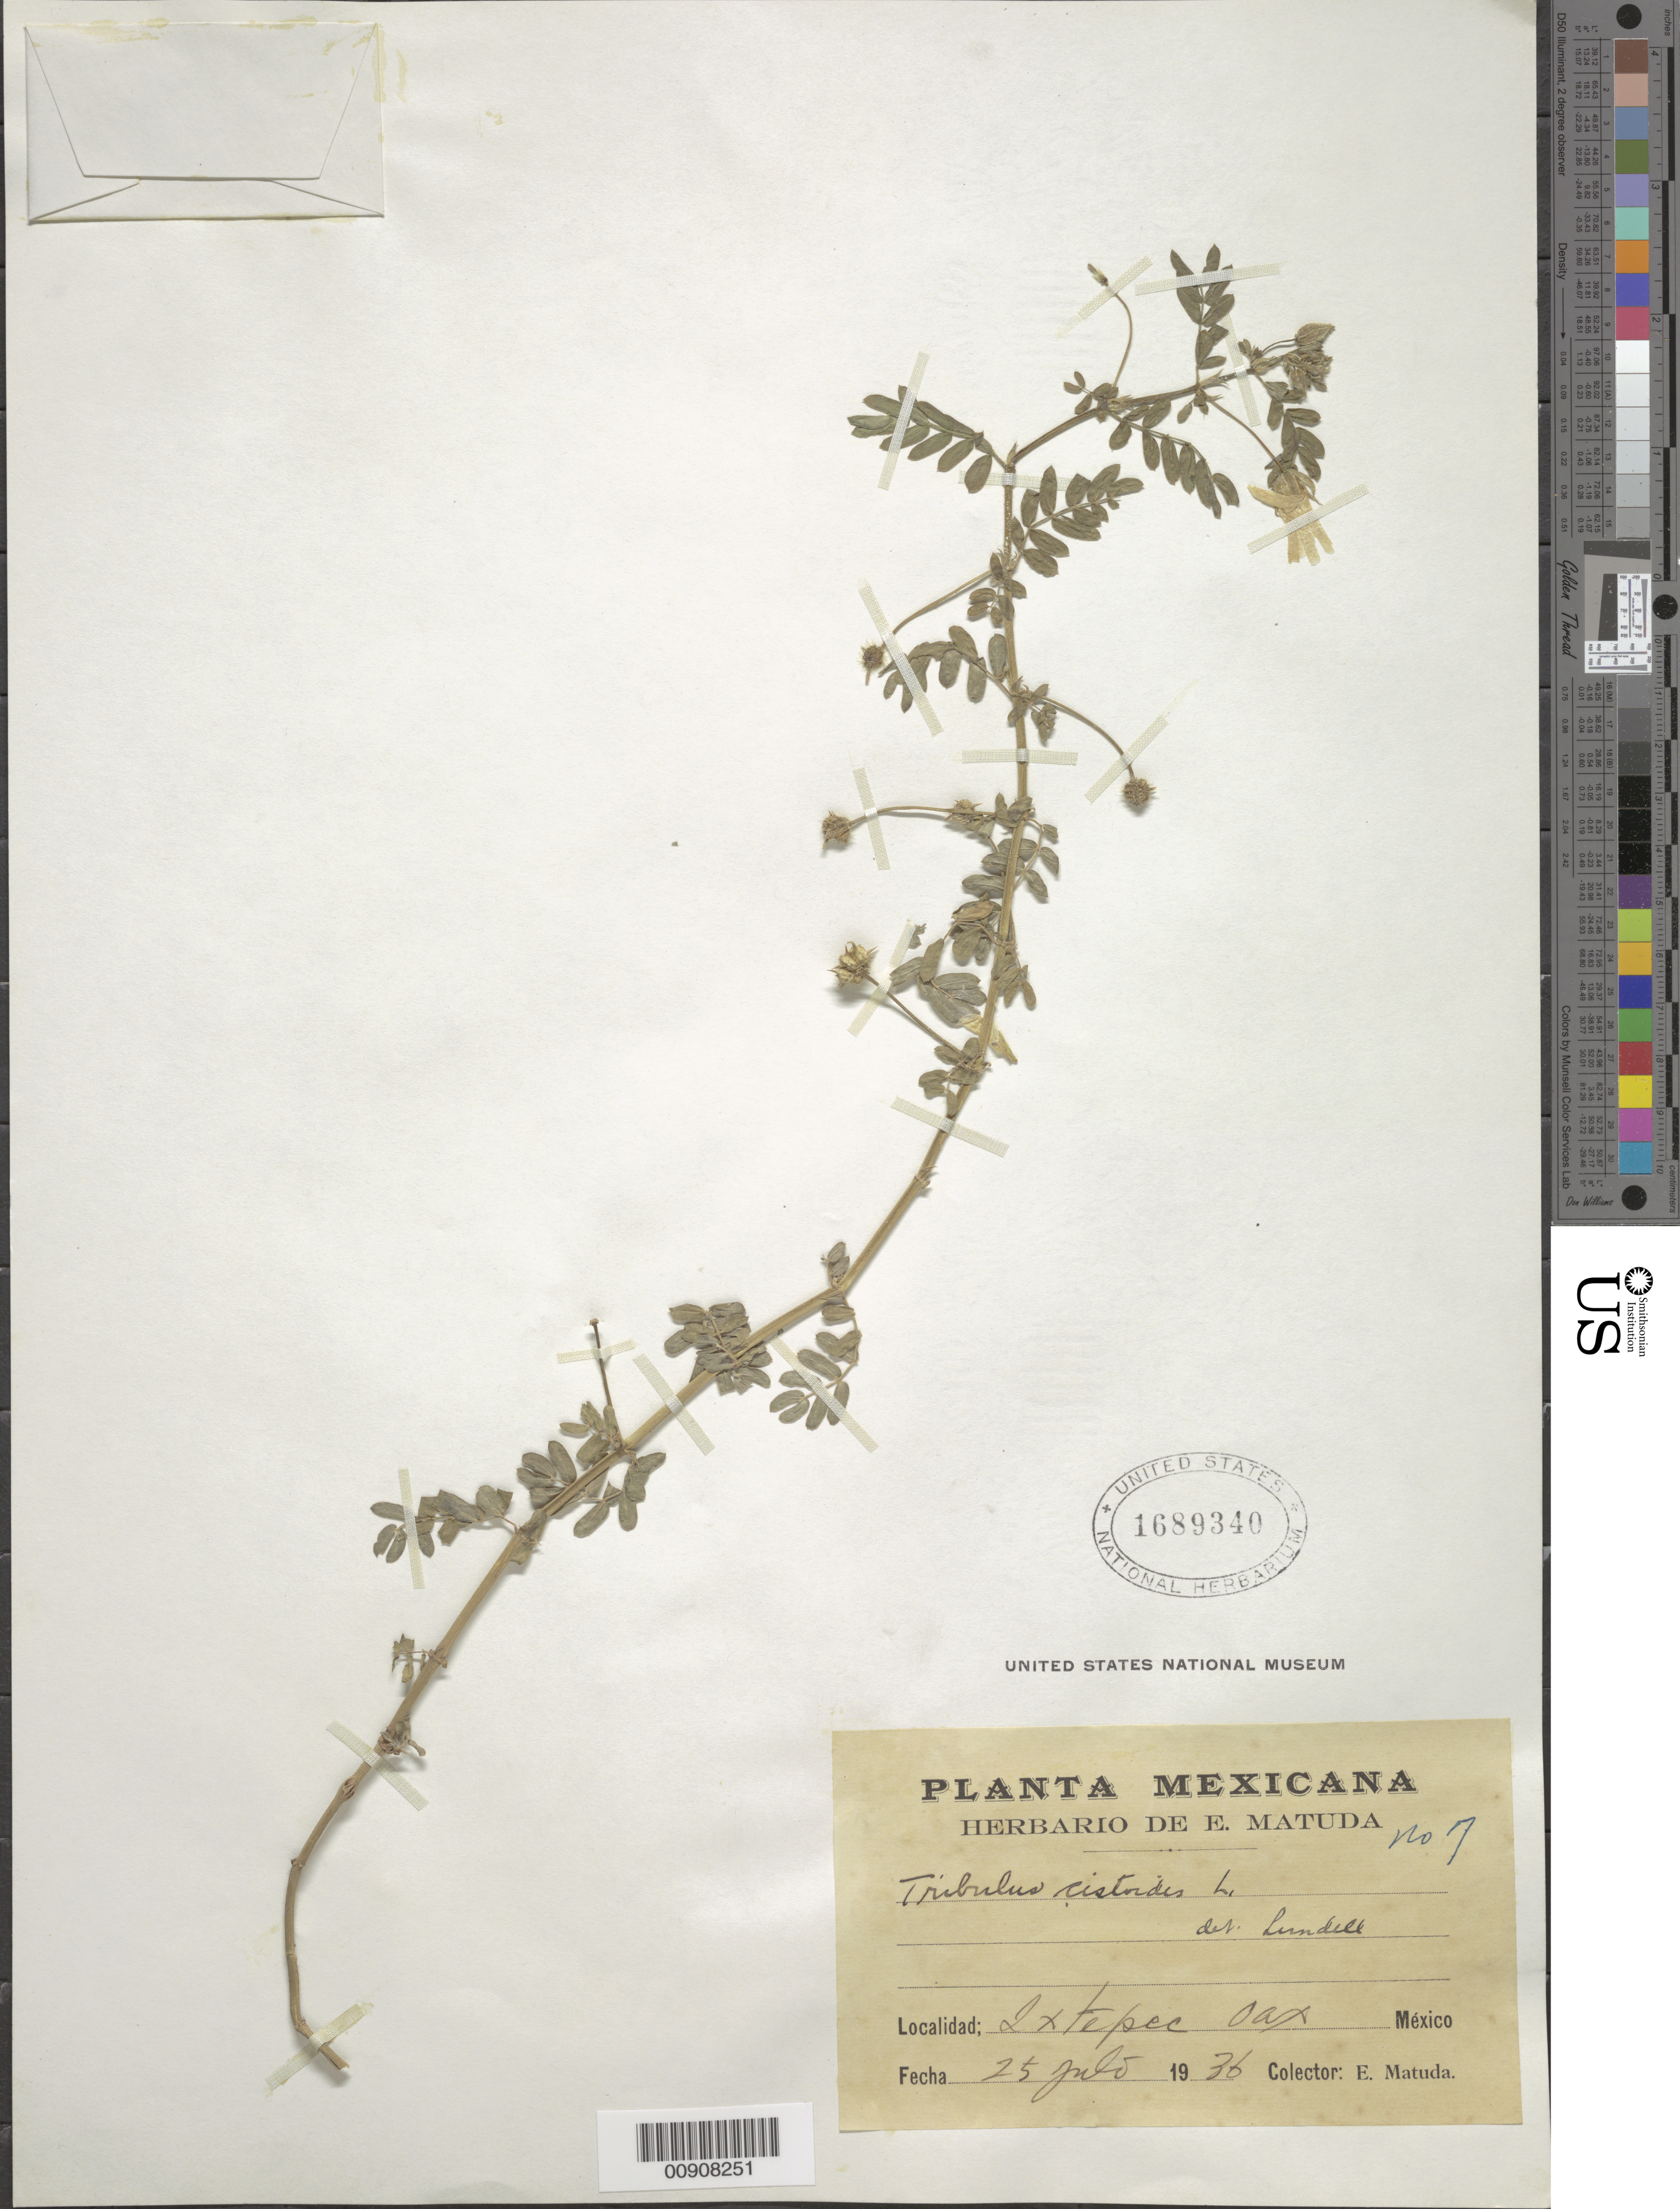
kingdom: Plantae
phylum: Tracheophyta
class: Magnoliopsida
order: Zygophyllales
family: Zygophyllaceae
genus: Tribulus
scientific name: Tribulus cistoides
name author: L.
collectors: E. Matuda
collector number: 7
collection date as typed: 25 Jul 1936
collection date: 1936-07-25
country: Mexico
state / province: Oaxaca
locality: Ixtepec, Oaxaca.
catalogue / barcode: US 1689340